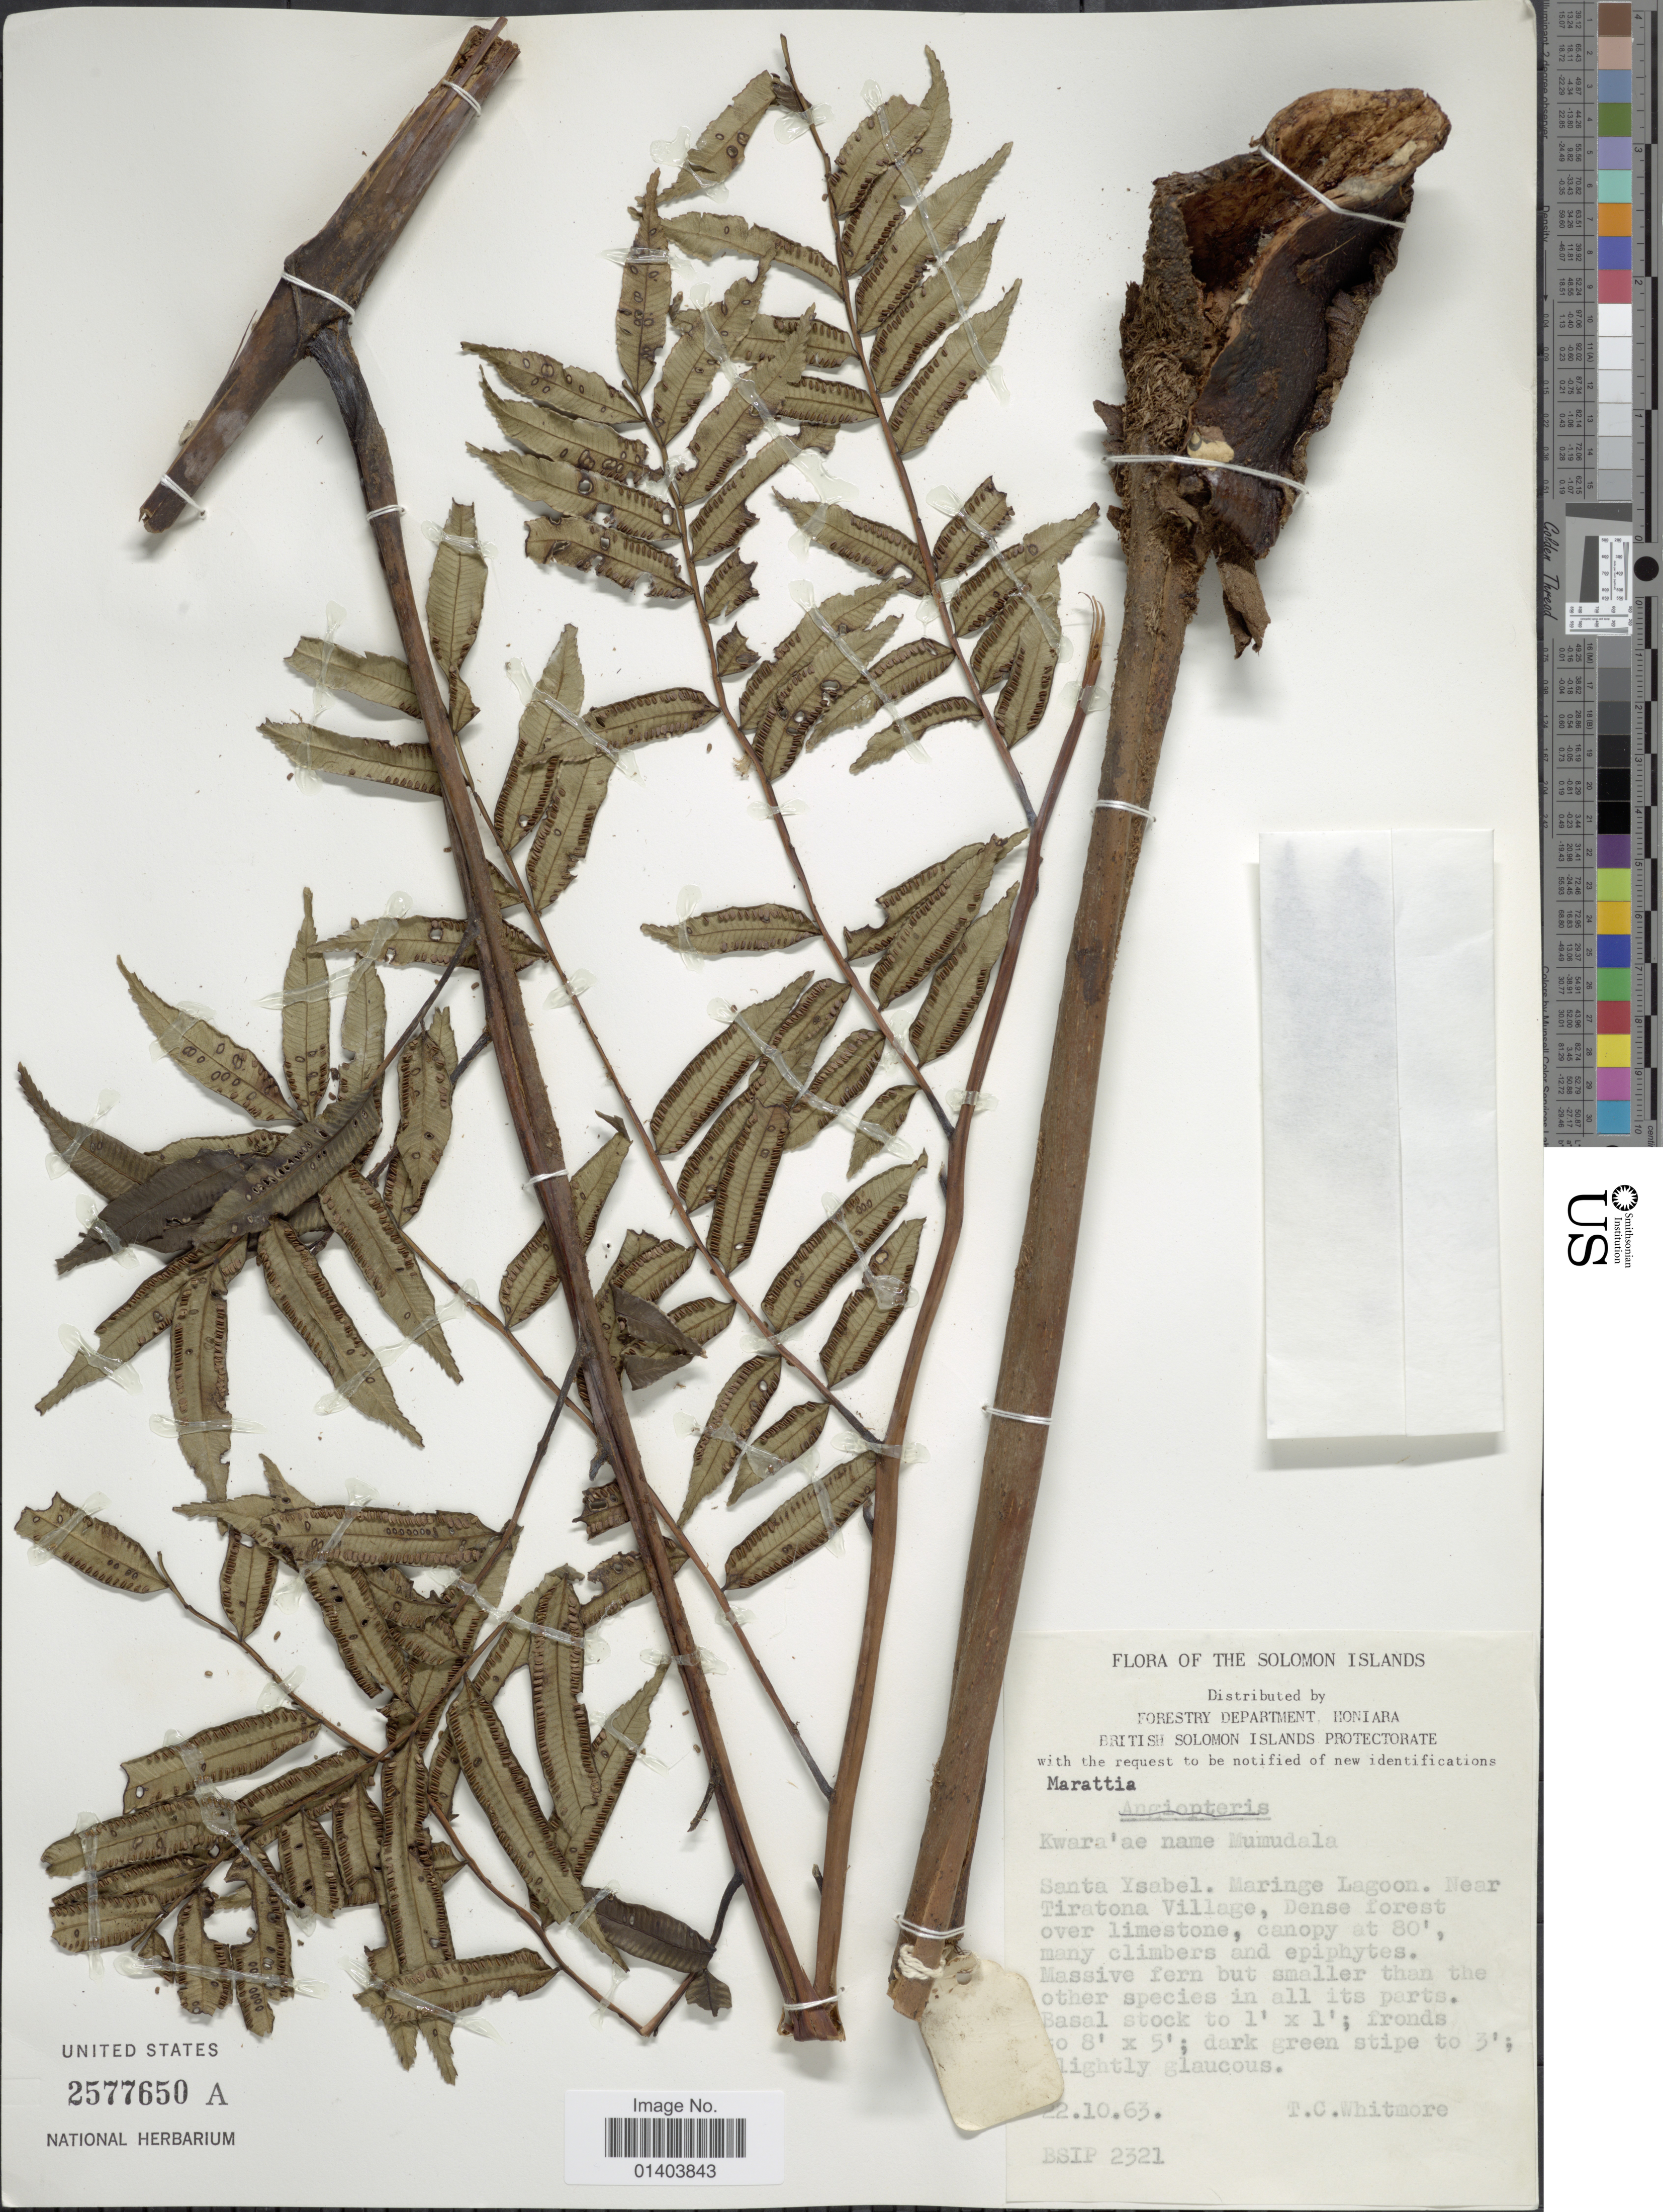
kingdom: Plantae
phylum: Tracheophyta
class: Polypodiopsida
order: Marattiales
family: Marattiaceae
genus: Ptisana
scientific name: Ptisana sp.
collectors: T. C. Whitmore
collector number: BSIP 2321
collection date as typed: Transcribed d/m/y: 22/10/63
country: Solomon Islands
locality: Santa Ysabel. maringe Lagoon. Near Tiratona Village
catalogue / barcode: US 2577650A